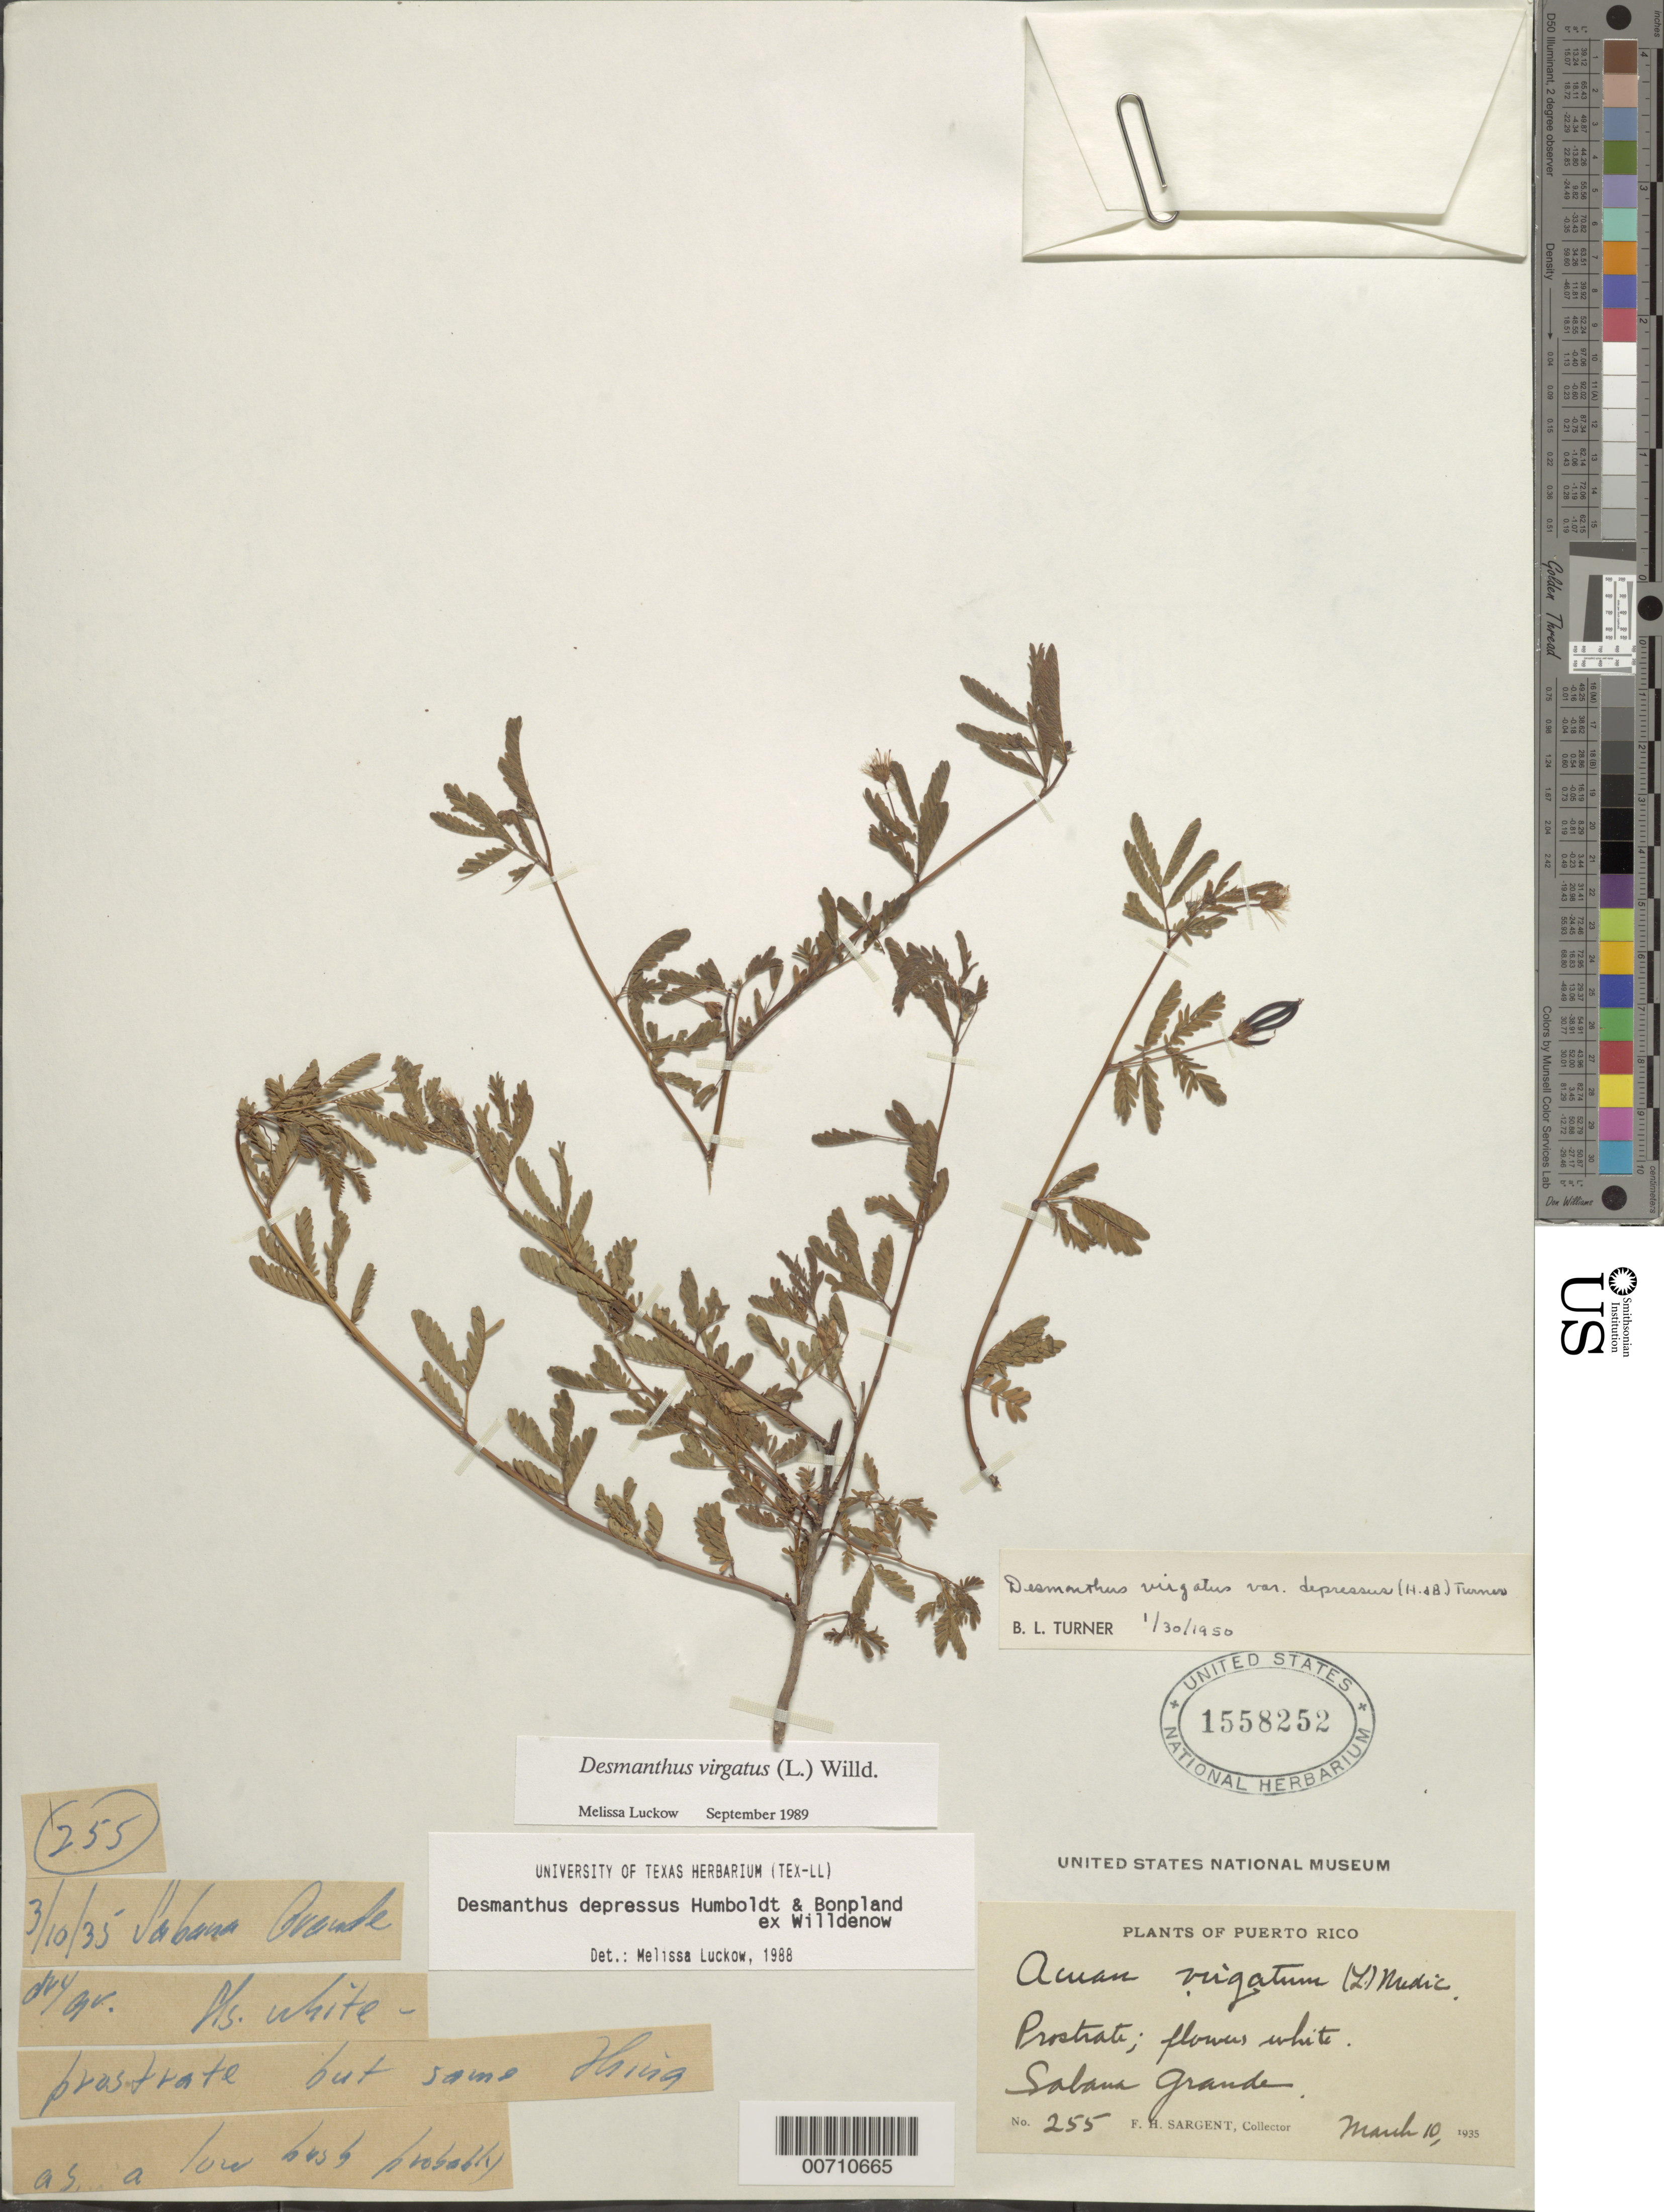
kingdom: Plantae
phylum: Tracheophyta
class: Magnoliopsida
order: Fabales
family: Fabaceae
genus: Desmanthus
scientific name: Desmanthus virgatus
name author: (L.) Willd.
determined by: Luckow, M. A.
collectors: F. H. Sargent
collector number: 255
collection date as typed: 10 Mar 1935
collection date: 1935-03-10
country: Puerto Rico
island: Greater Antilles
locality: Sabana Grande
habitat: Dry ground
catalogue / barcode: US 1558252